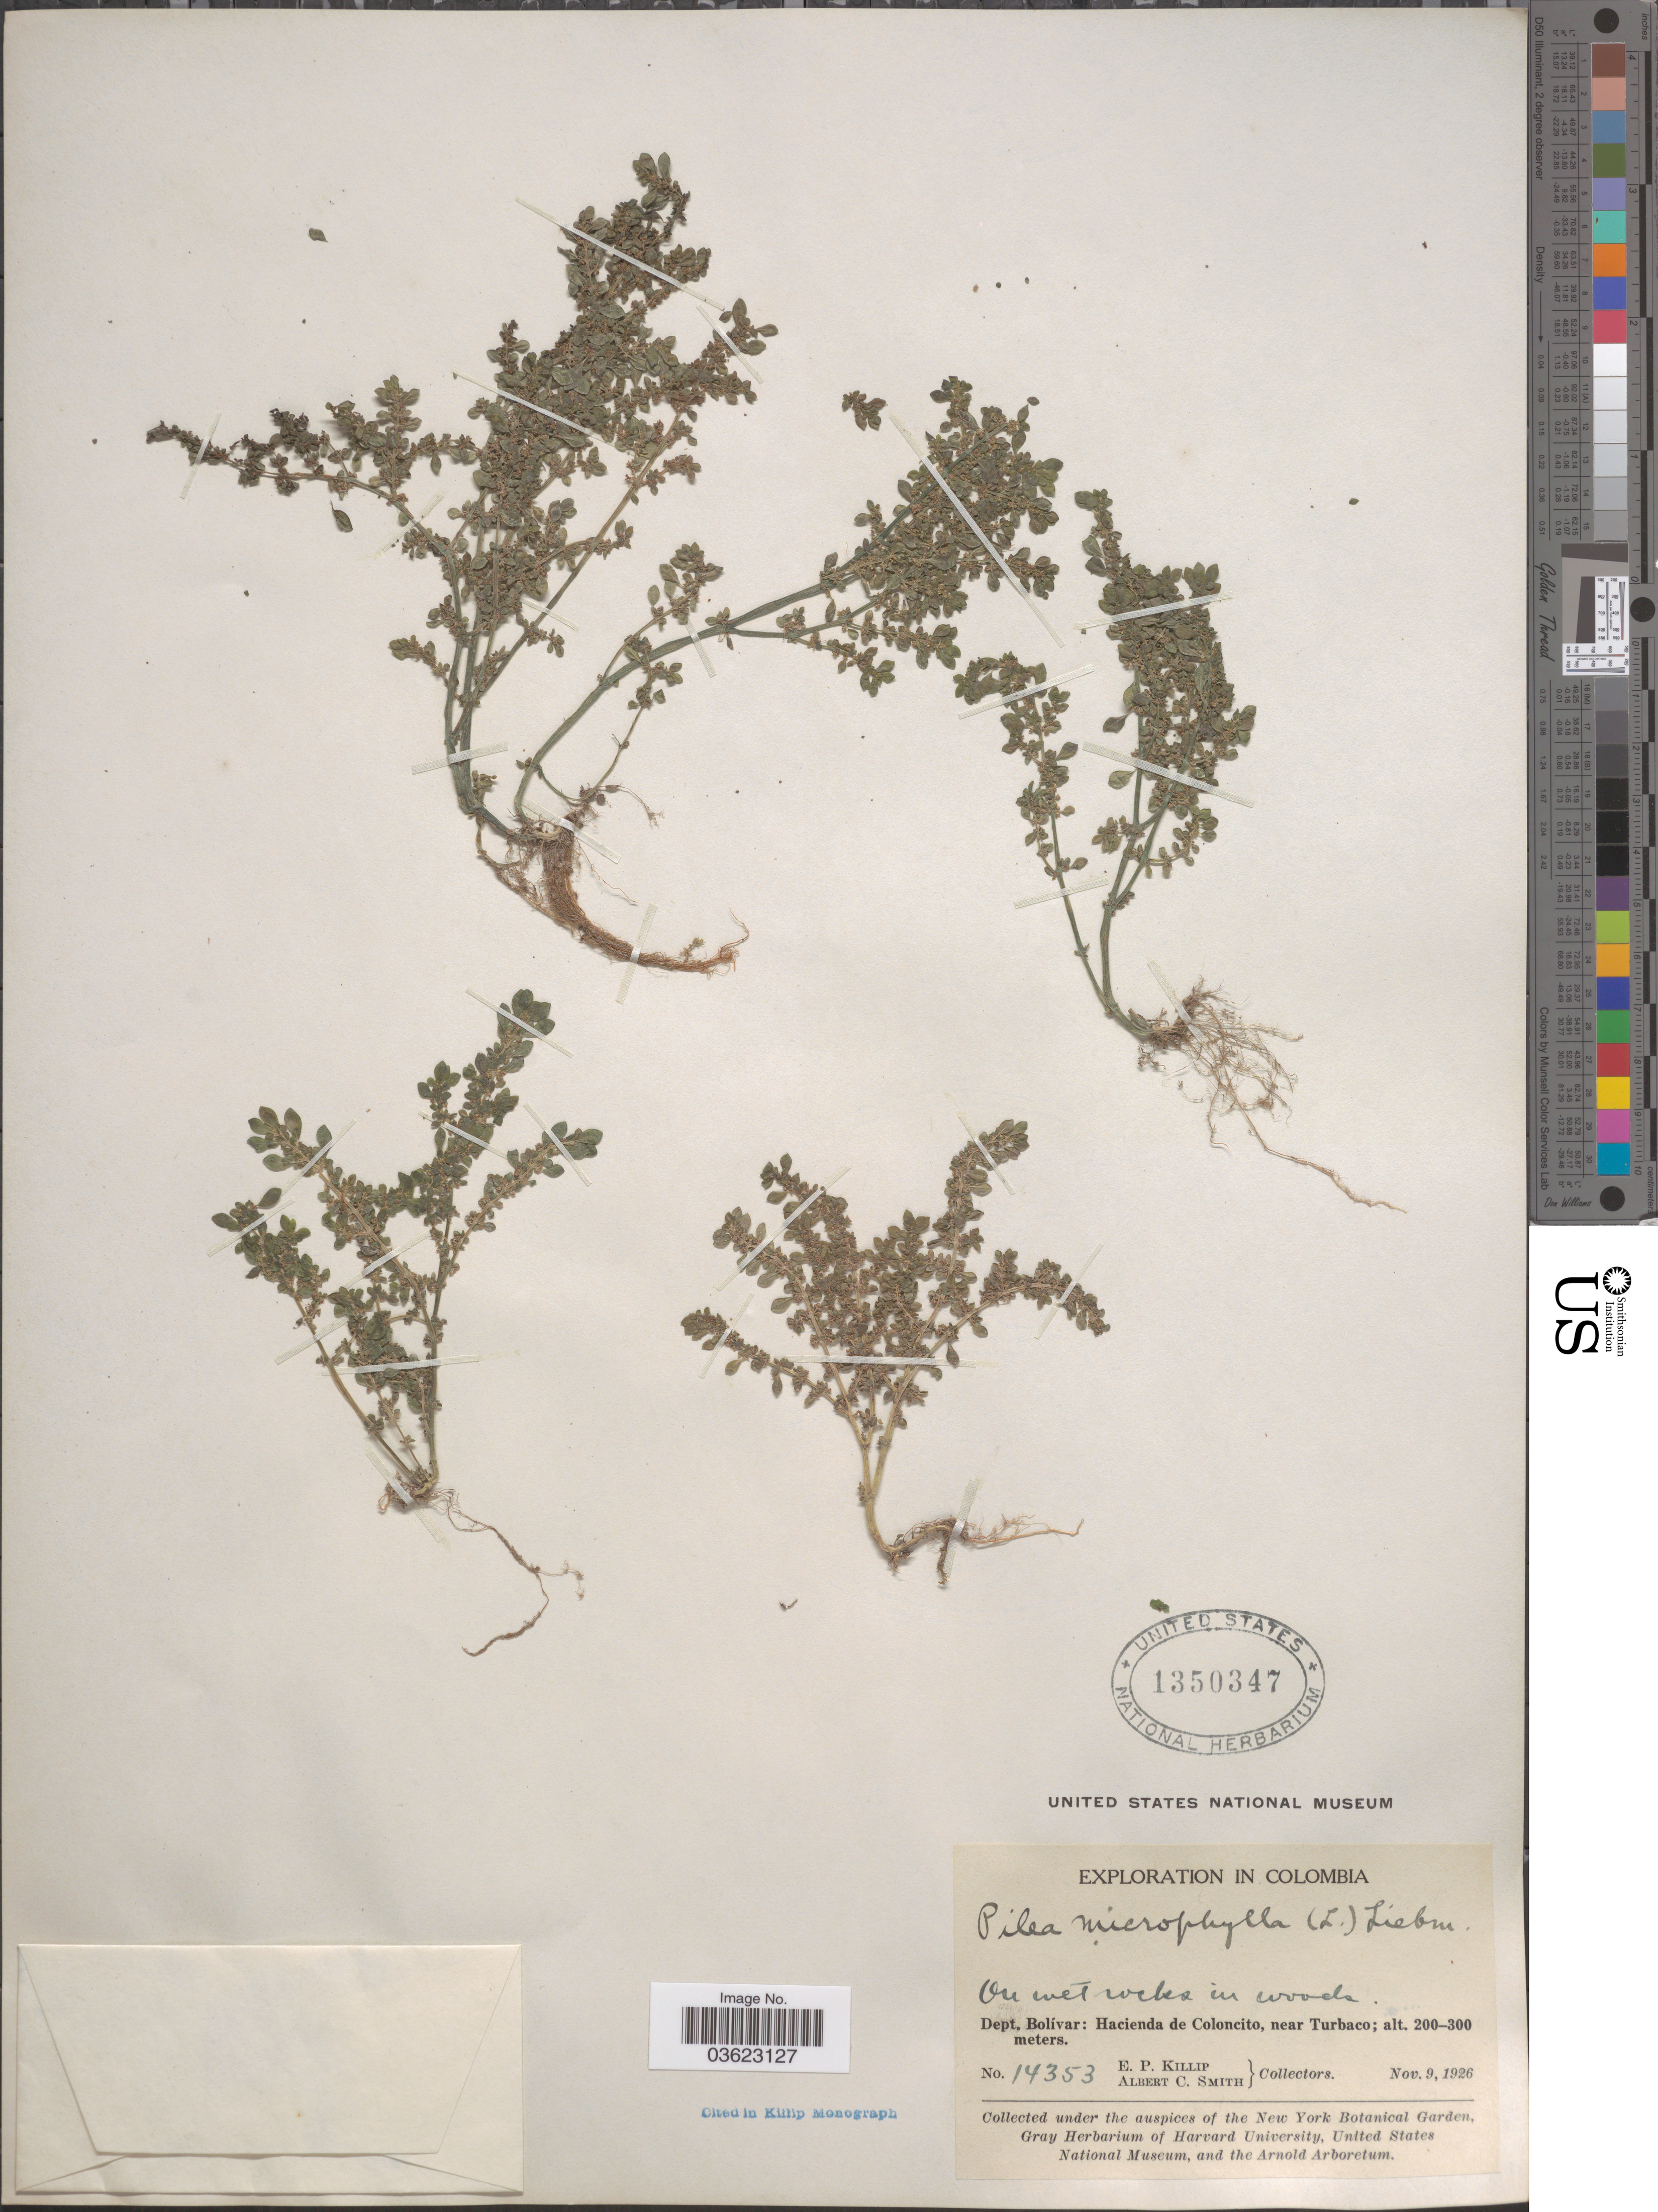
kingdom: Plantae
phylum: Tracheophyta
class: Magnoliopsida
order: Rosales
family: Urticaceae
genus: Pilea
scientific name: Pilea microphylla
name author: (L.) Liebm.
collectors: E. P. Killip & A. C. Smith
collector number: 14353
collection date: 1926-11-09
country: Colombia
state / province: Bolívar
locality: Dept. Bolívar: Hacienda de Coloncito, near Turbaco.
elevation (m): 200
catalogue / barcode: US 1350347